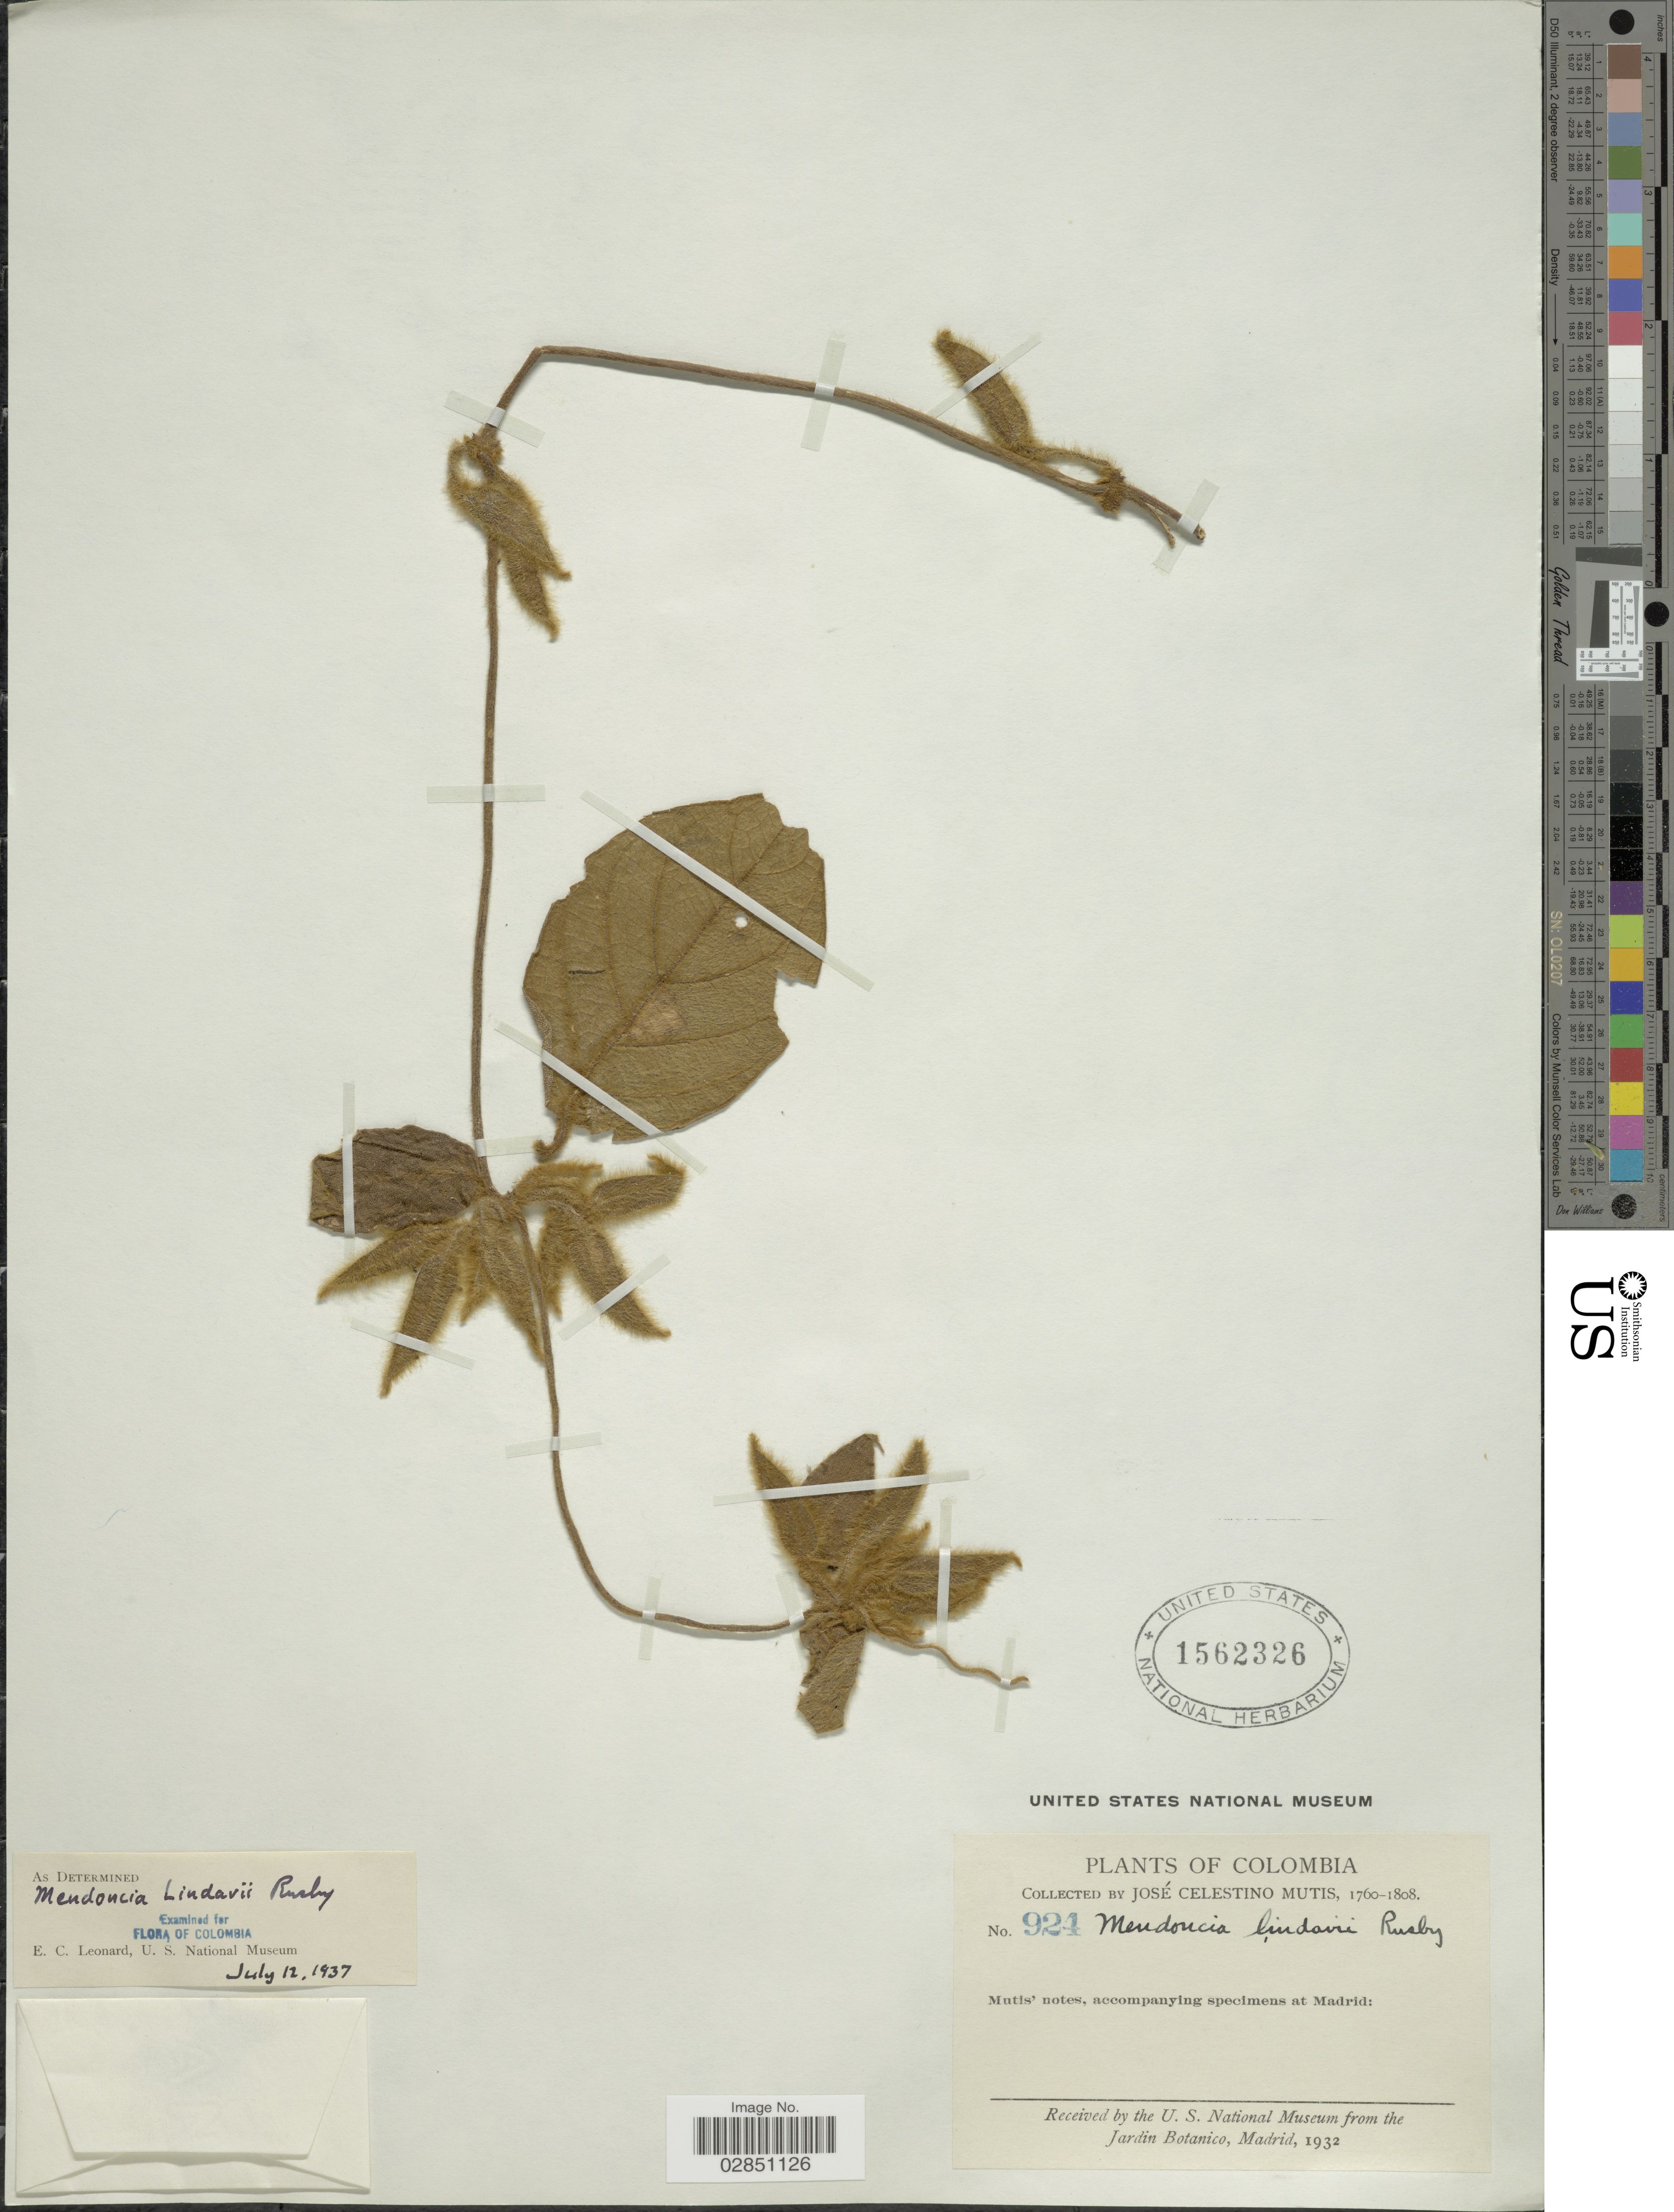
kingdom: Plantae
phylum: Tracheophyta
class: Magnoliopsida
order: Lamiales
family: Acanthaceae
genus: Mendoncia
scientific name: Mendoncia lindavii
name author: Rusby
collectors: J. C. B. Mutis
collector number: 924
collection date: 1760/1808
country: Colombia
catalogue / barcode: US 1562326